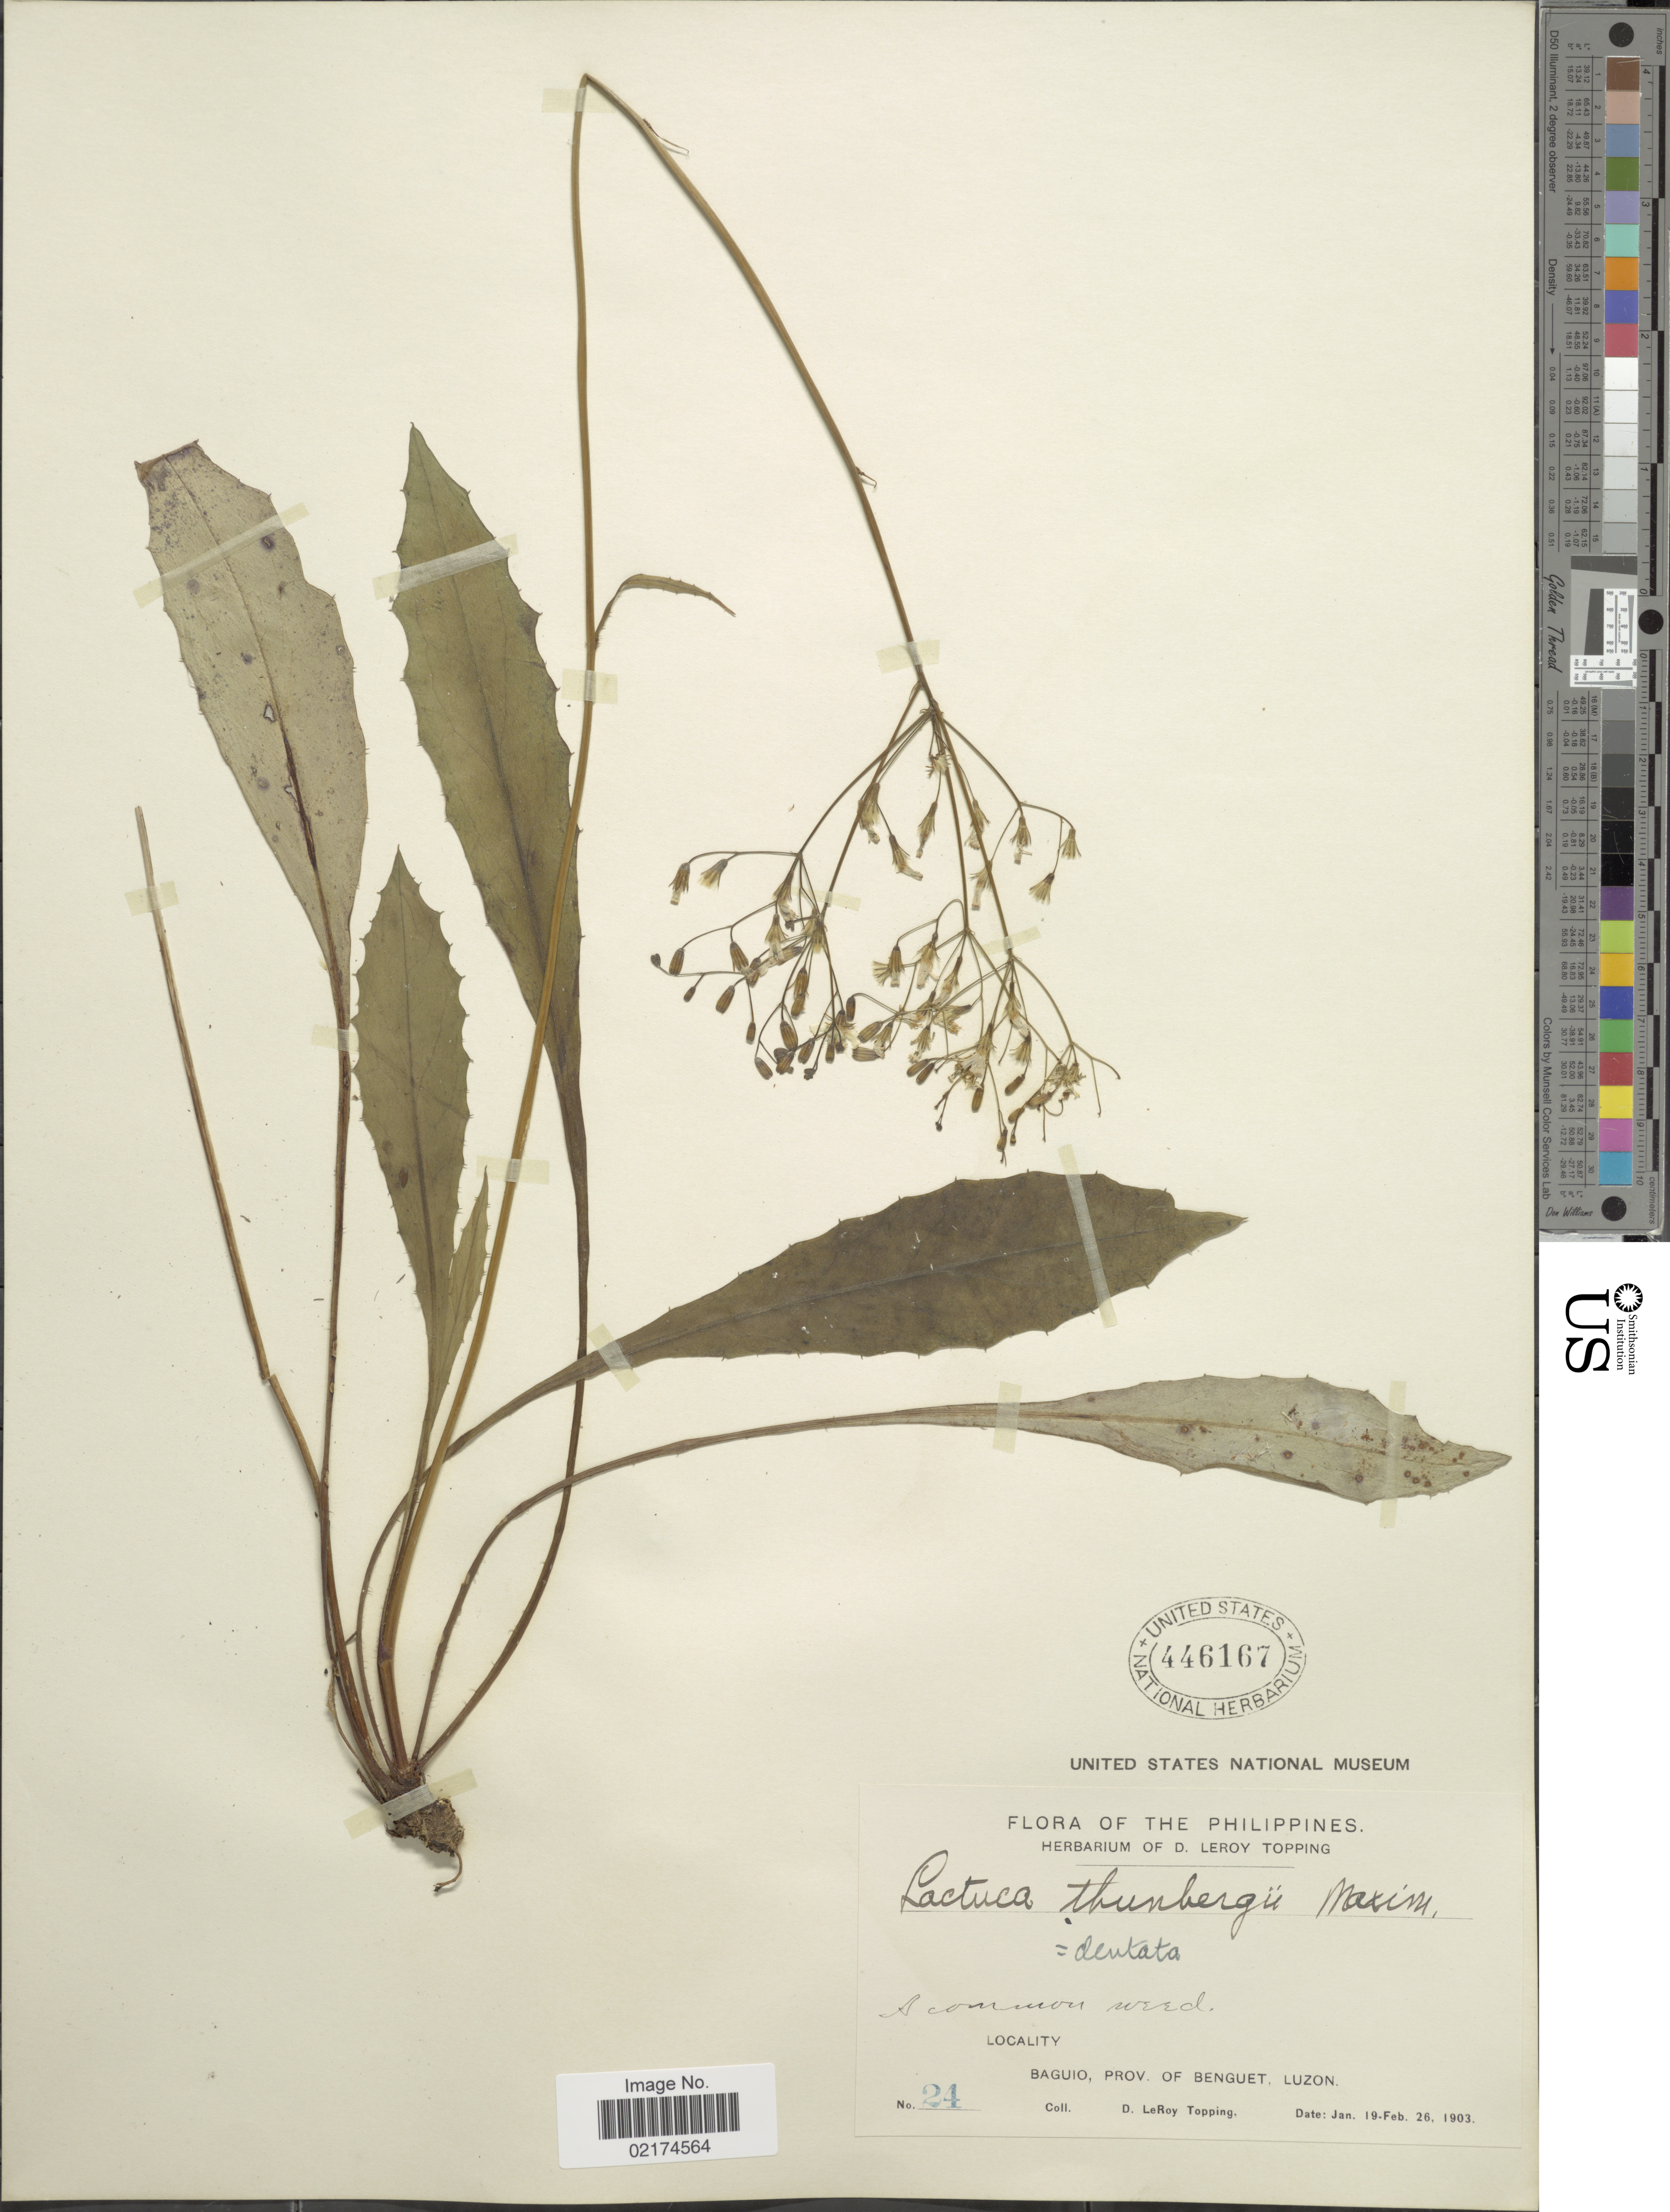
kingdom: Plantae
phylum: Tracheophyta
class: Magnoliopsida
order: Asterales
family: Asteraceae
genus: Ixeridium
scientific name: Ixeridium dentatum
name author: (Thunb.) Tzvelev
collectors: D. L. Topping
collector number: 24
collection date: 1903-01-19/1903-02-26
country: Philippines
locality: Baguio, Prov. of Benguet, Luzon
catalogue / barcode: US 446167